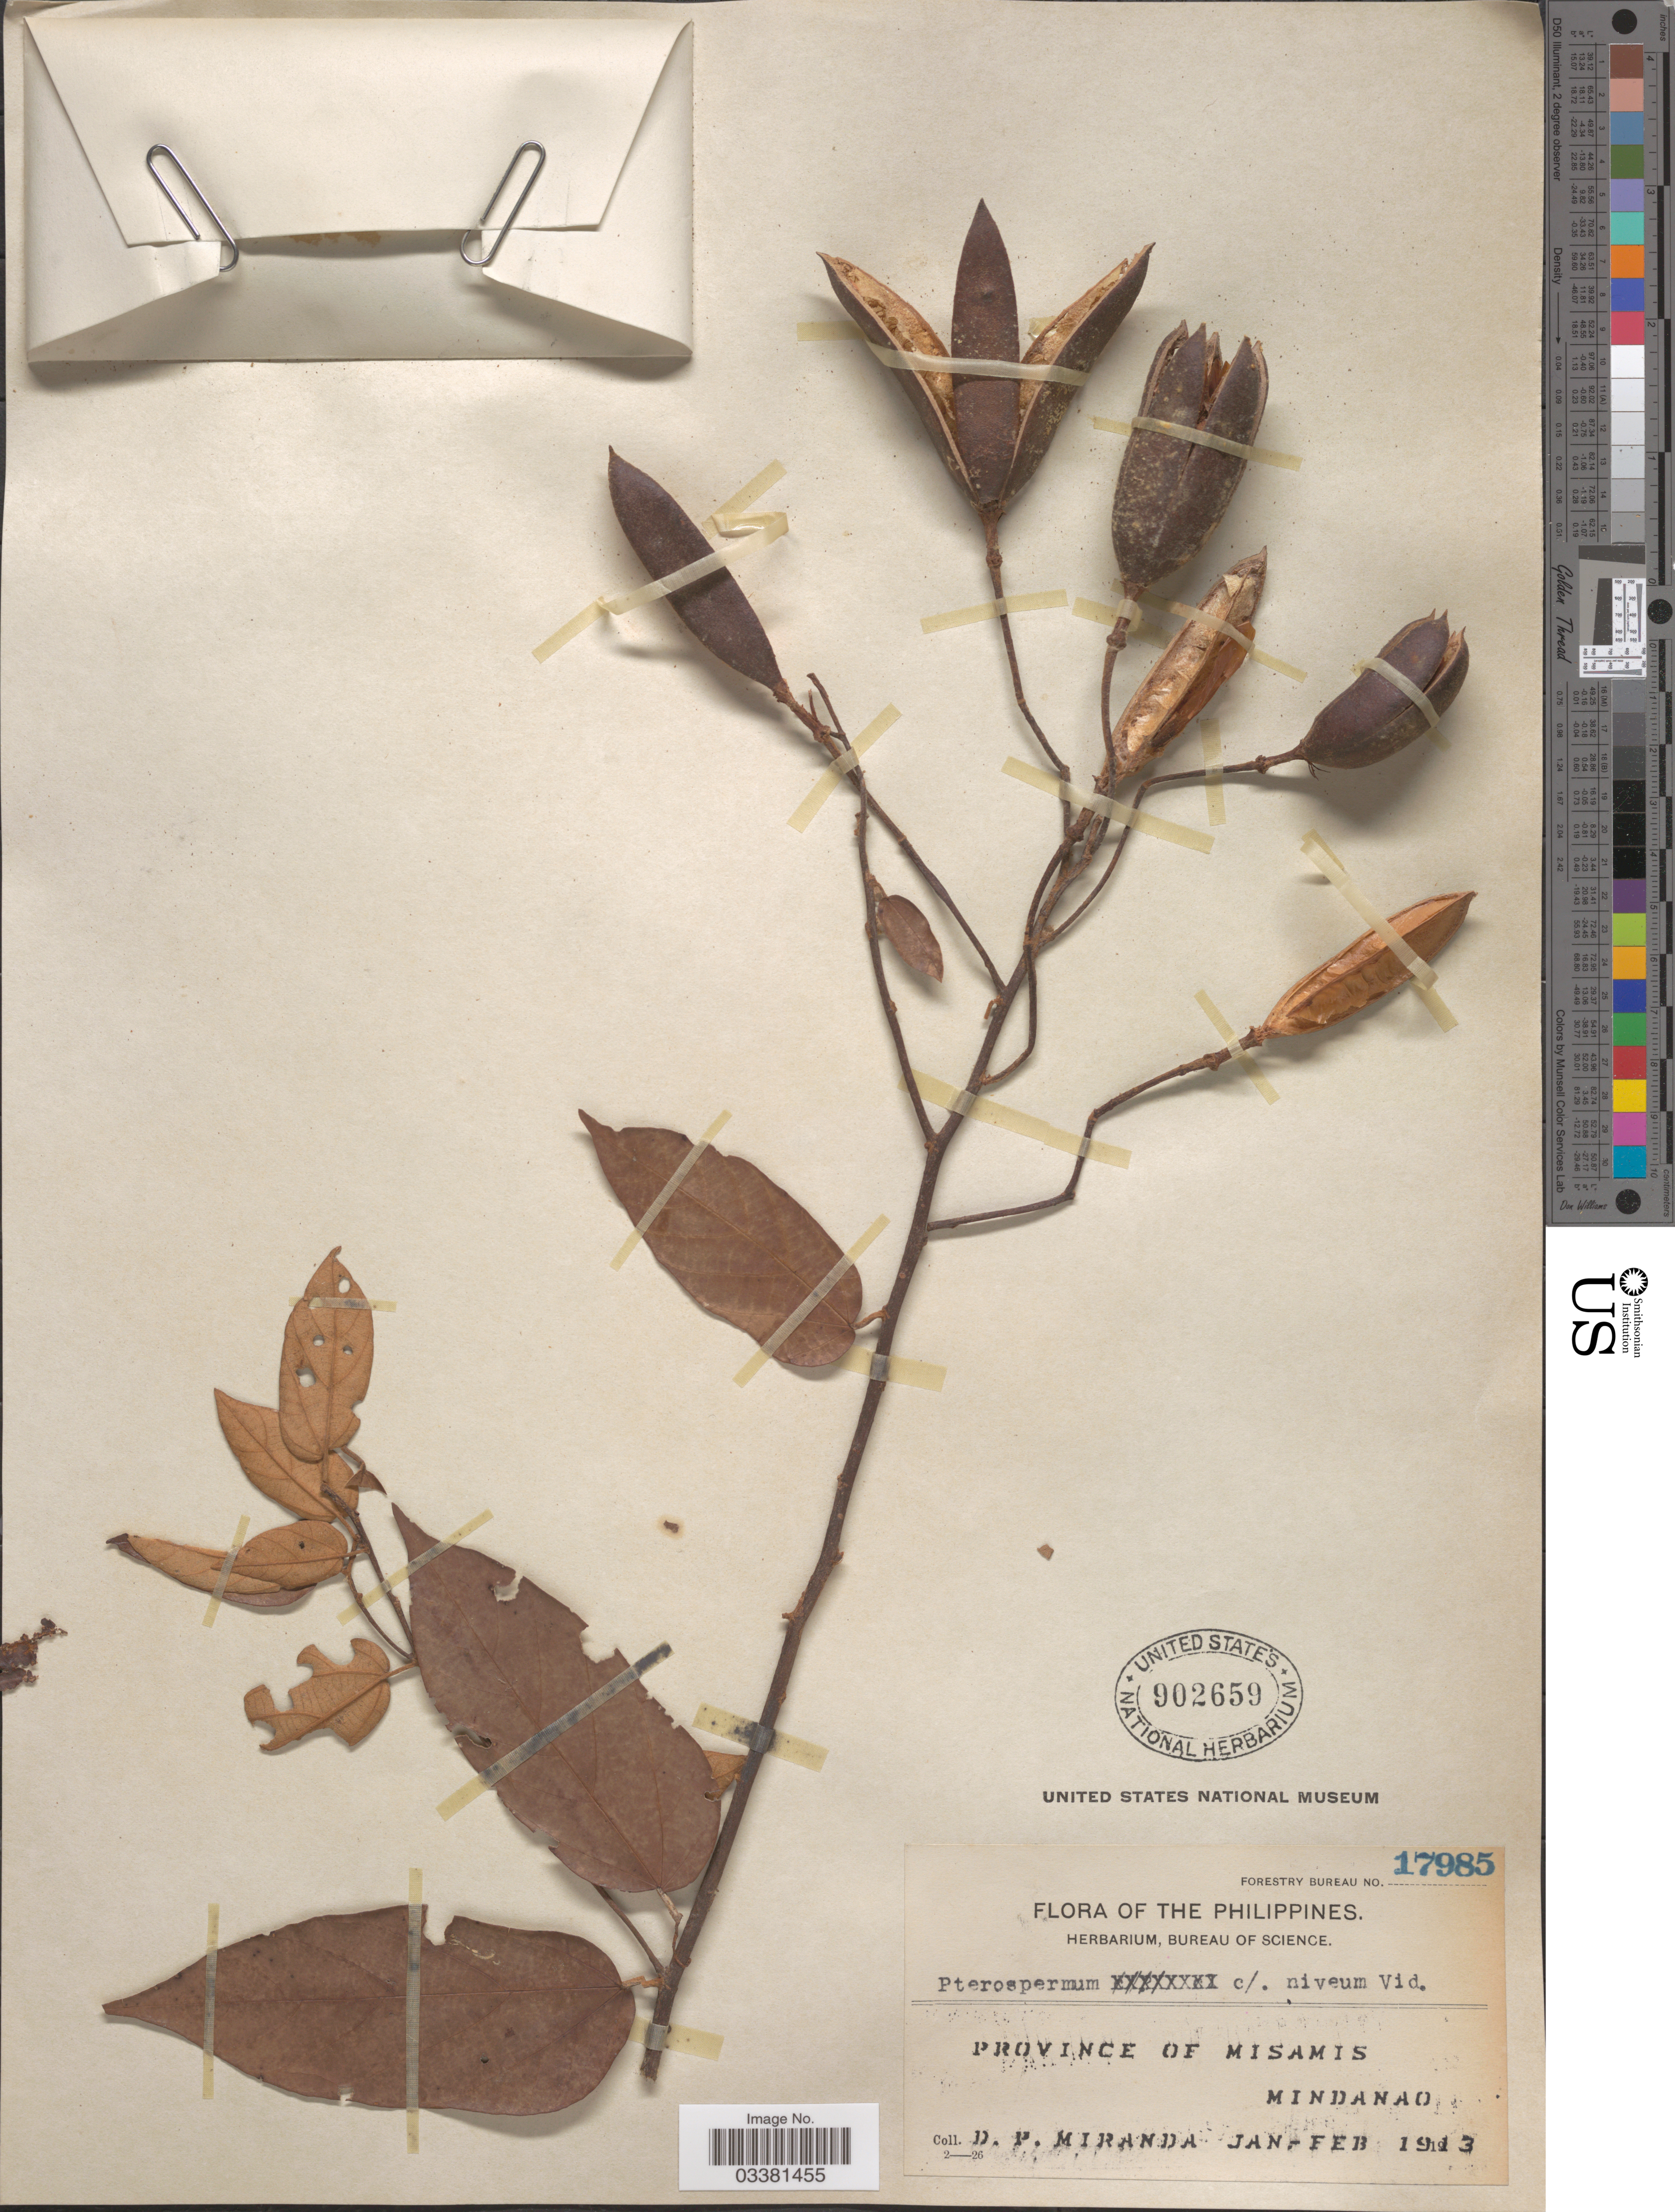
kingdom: Plantae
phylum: Tracheophyta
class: Magnoliopsida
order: Malvales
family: Malvaceae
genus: Pterospermum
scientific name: Pterospermum niveum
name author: S. Vidal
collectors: D. P. Miranda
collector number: Forestry Bureau 17985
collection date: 1913-01/1913-02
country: Philippines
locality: Province of Misamis, Mindanao.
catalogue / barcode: US 902659